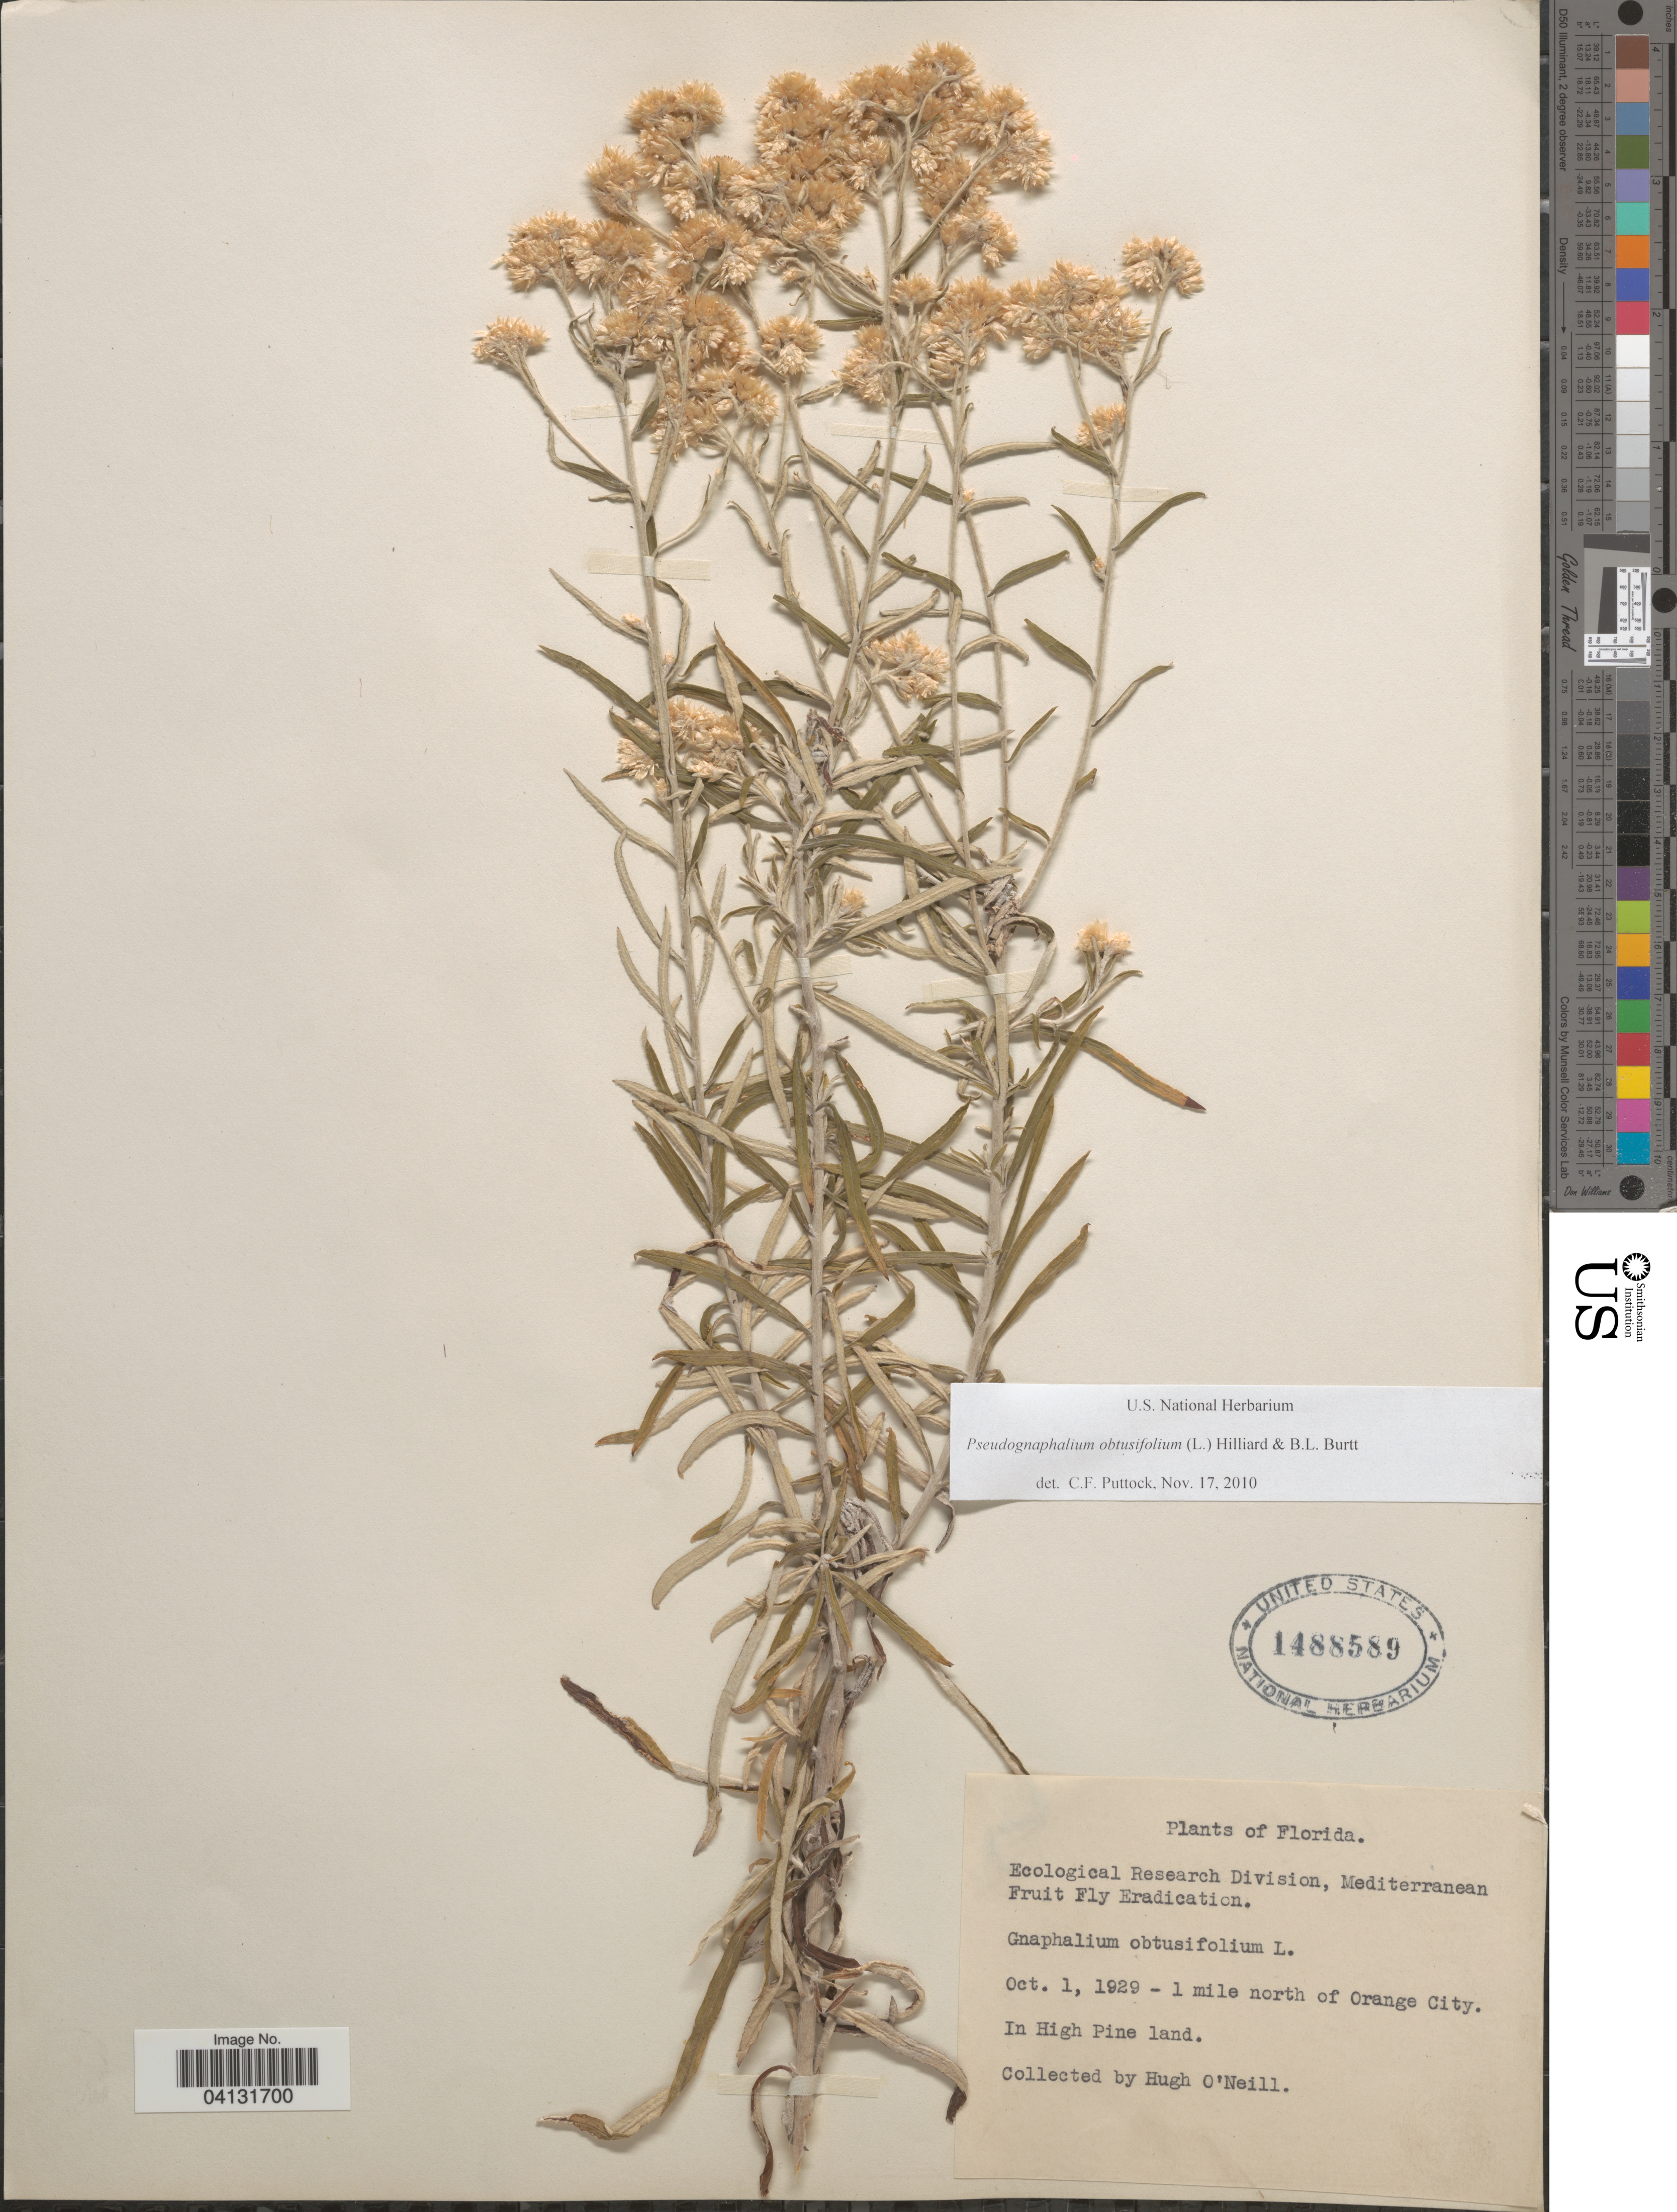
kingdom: Plantae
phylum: Tracheophyta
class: Magnoliopsida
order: Asterales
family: Asteraceae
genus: Pseudognaphalium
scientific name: Pseudognaphalium obtusifolium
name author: (L.) Hilliard & B.L. Burtt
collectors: H. O'Neill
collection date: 1929-10-01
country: United States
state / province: Florida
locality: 1 mile north of Orange City. In High Pine land.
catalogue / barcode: US 1488589